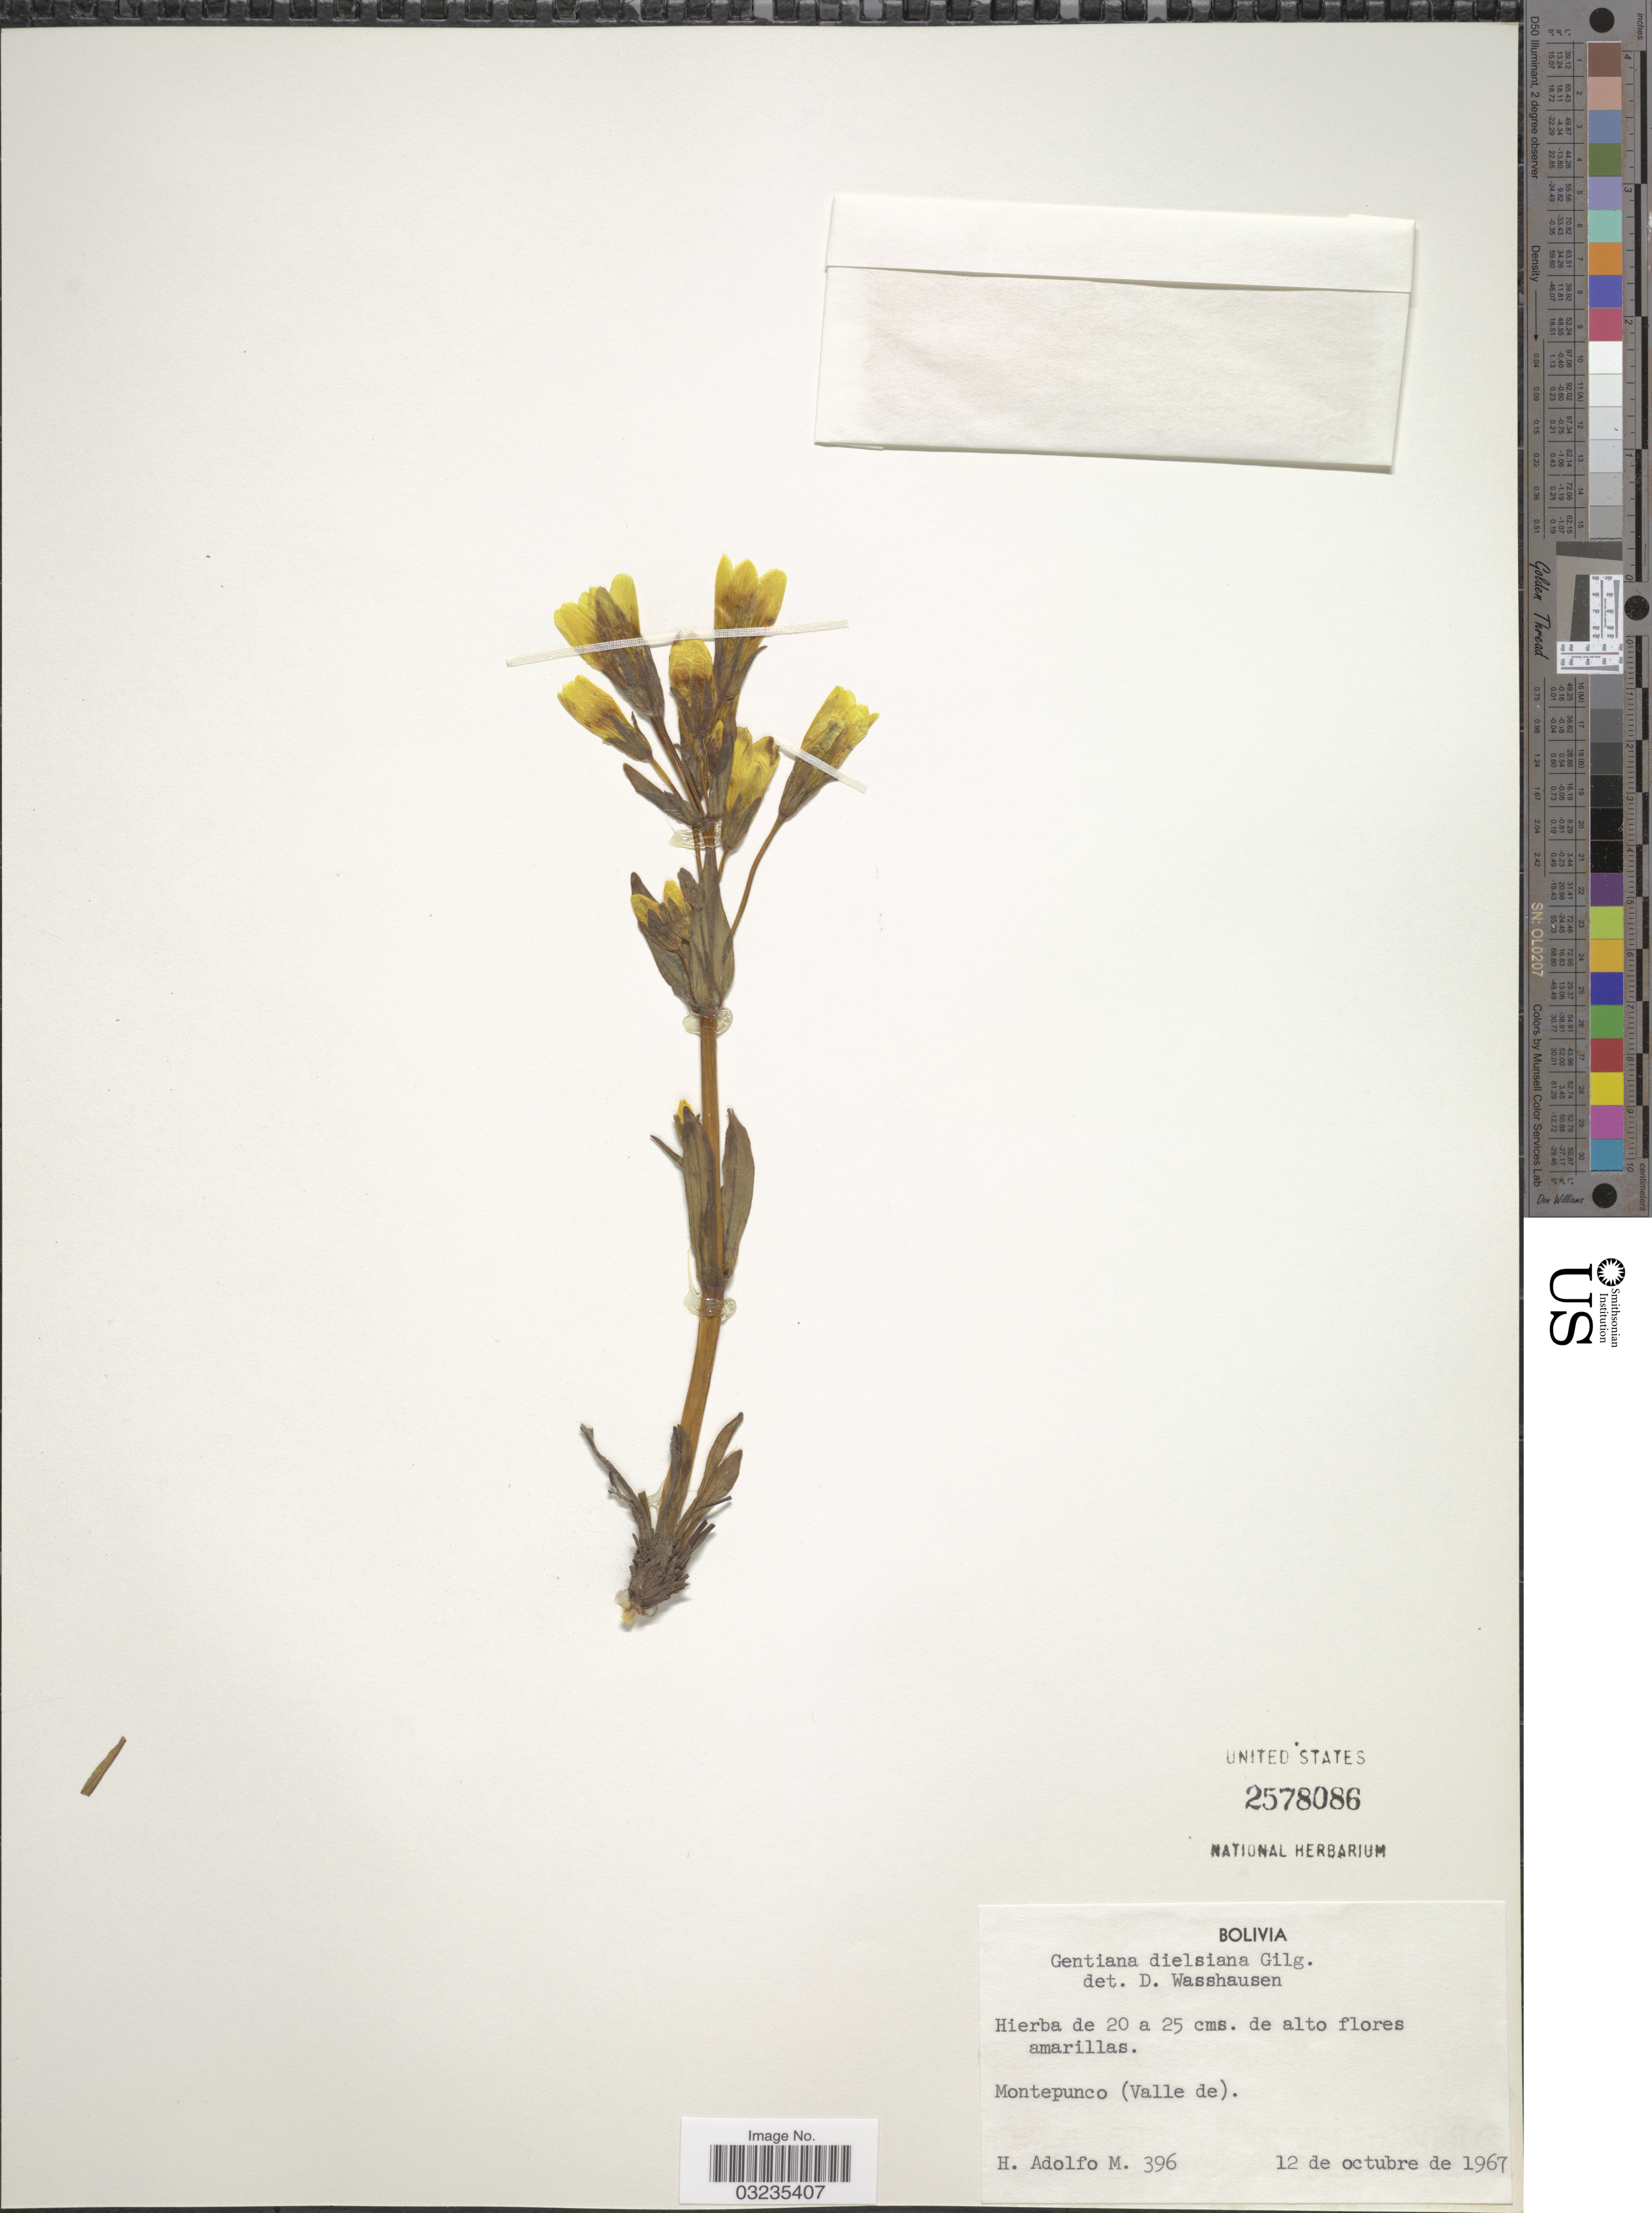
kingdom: Plantae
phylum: Tracheophyta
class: Magnoliopsida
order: Gentianales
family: Gentianaceae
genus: Gentiana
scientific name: Gentiana dielsiana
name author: Gilg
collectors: H. Adolfo M.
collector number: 396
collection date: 1967-10-12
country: Bolivia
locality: Montepunco (Valle de).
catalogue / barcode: US 2578086